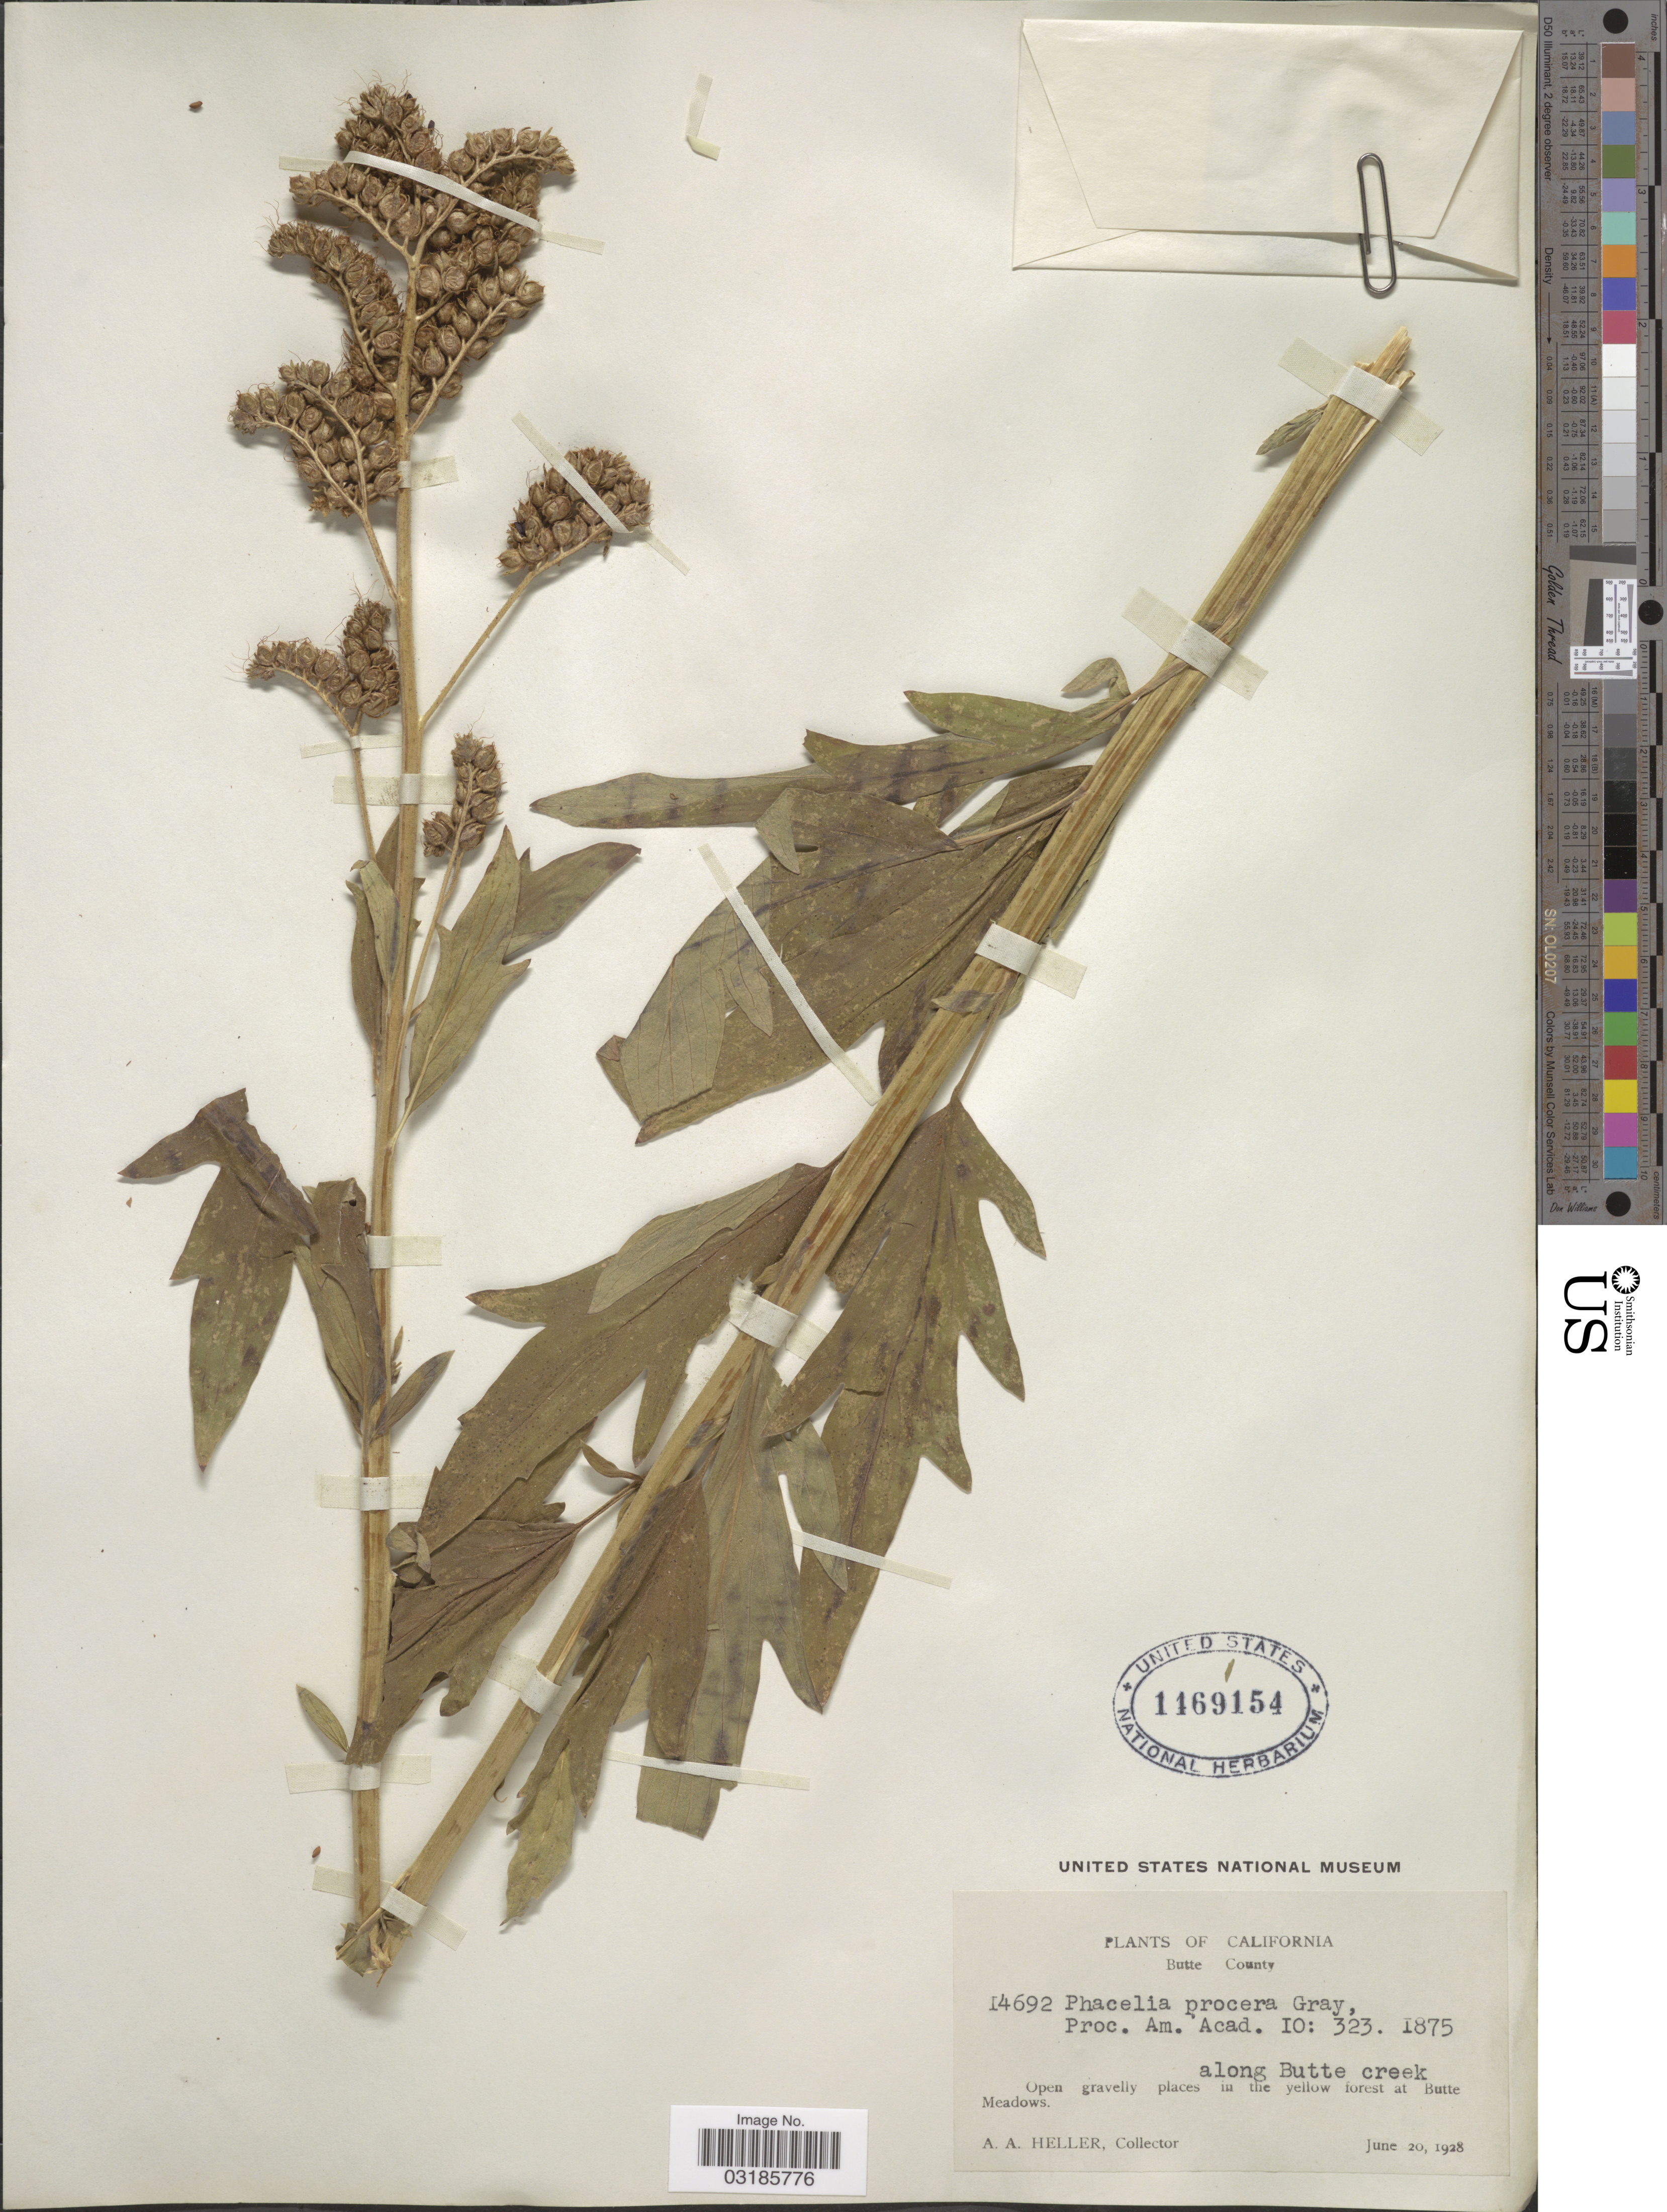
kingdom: Plantae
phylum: Tracheophyta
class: Magnoliopsida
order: Boraginales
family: Hydrophyllaceae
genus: Phacelia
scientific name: Phacelia procera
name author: A. Gray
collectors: A. A. Heller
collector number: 14692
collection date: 1928-06-20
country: United States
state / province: California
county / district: Butte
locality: Butte County. Along Butte Creek. Open gravelly places in the yellow forest at Butte Meadows.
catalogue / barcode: US 1469154